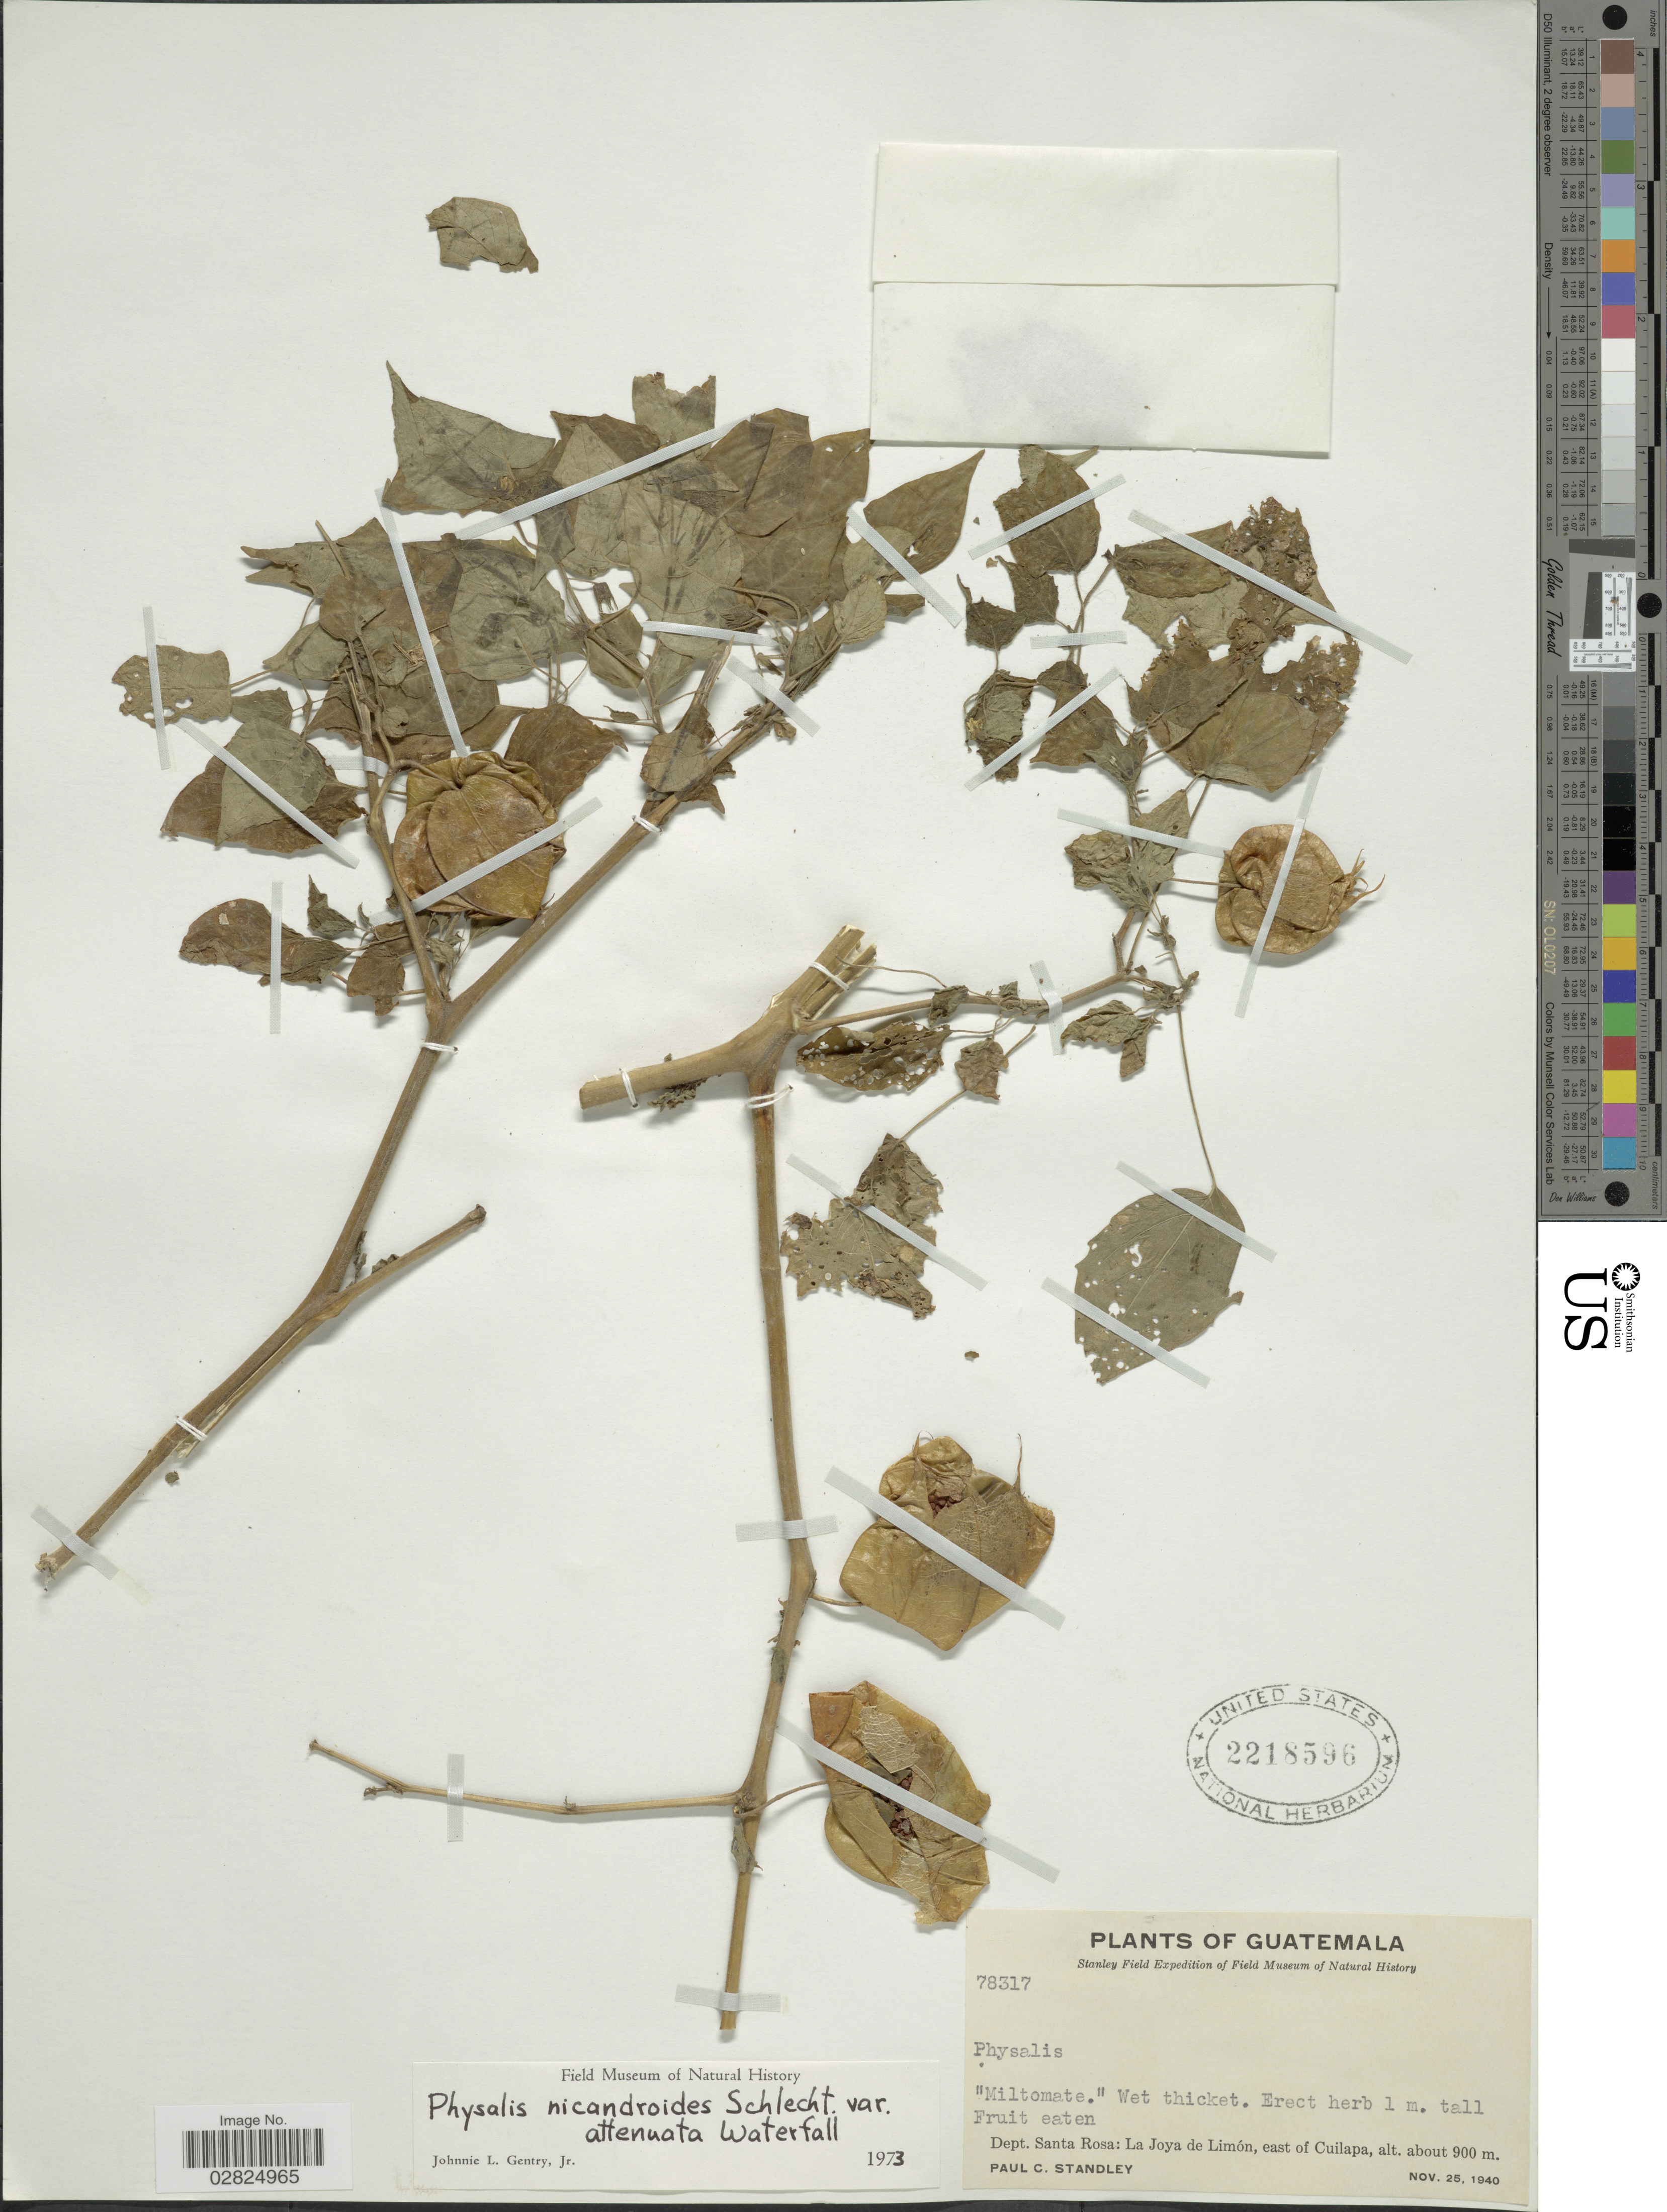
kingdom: Plantae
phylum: Tracheophyta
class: Magnoliopsida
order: Solanales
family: Solanaceae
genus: Physalis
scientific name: Physalis nicandroides var. attenuata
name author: Waterf.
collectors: P. C. Standley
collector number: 78317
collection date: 1940-11-25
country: Guatemala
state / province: Santa Rosa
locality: Dept. Santa Rosa: La Joya de Limón, east of Cuilapa.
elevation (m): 900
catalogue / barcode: US 2218596